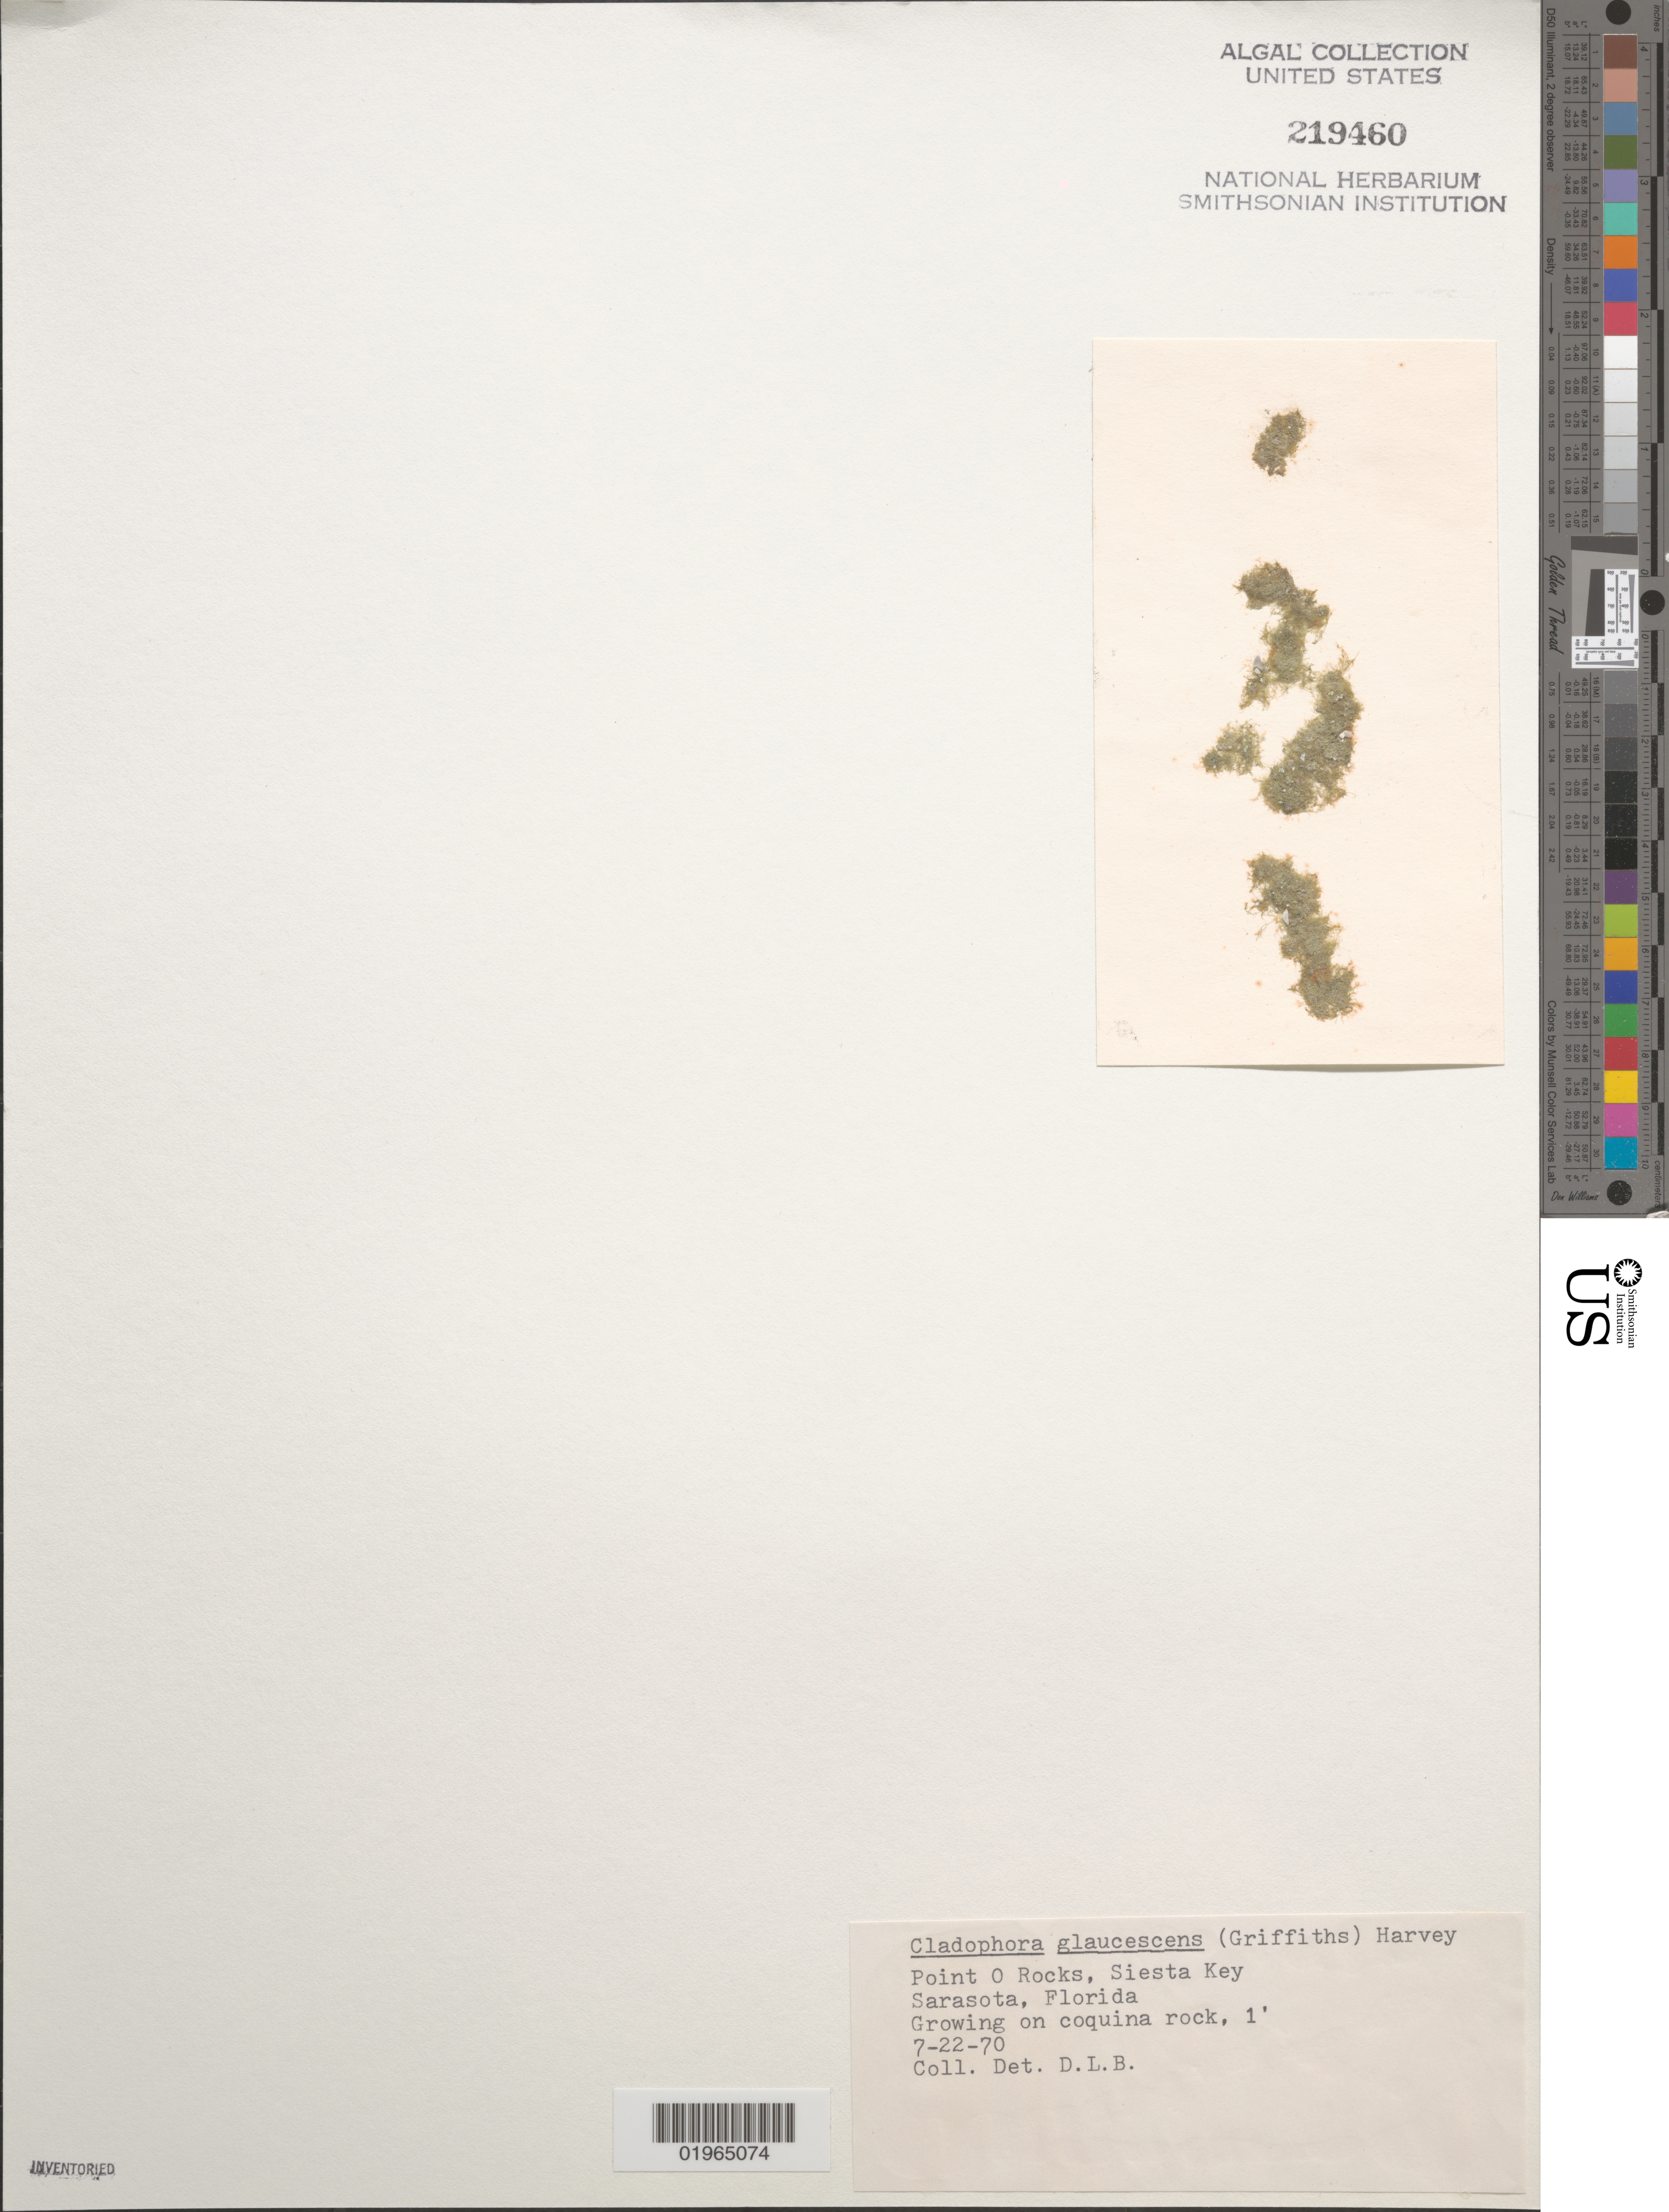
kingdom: Plantae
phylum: Chlorophyta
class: Ulvophyceae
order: Cladophorales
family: Cladophoraceae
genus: Cladophora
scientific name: Cladophora sericea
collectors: D.L. Ballantine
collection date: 1970-07-22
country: United States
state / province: Florida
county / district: Sarasota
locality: Point O Rocks, Siesta Key, Sarasota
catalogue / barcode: US 219460